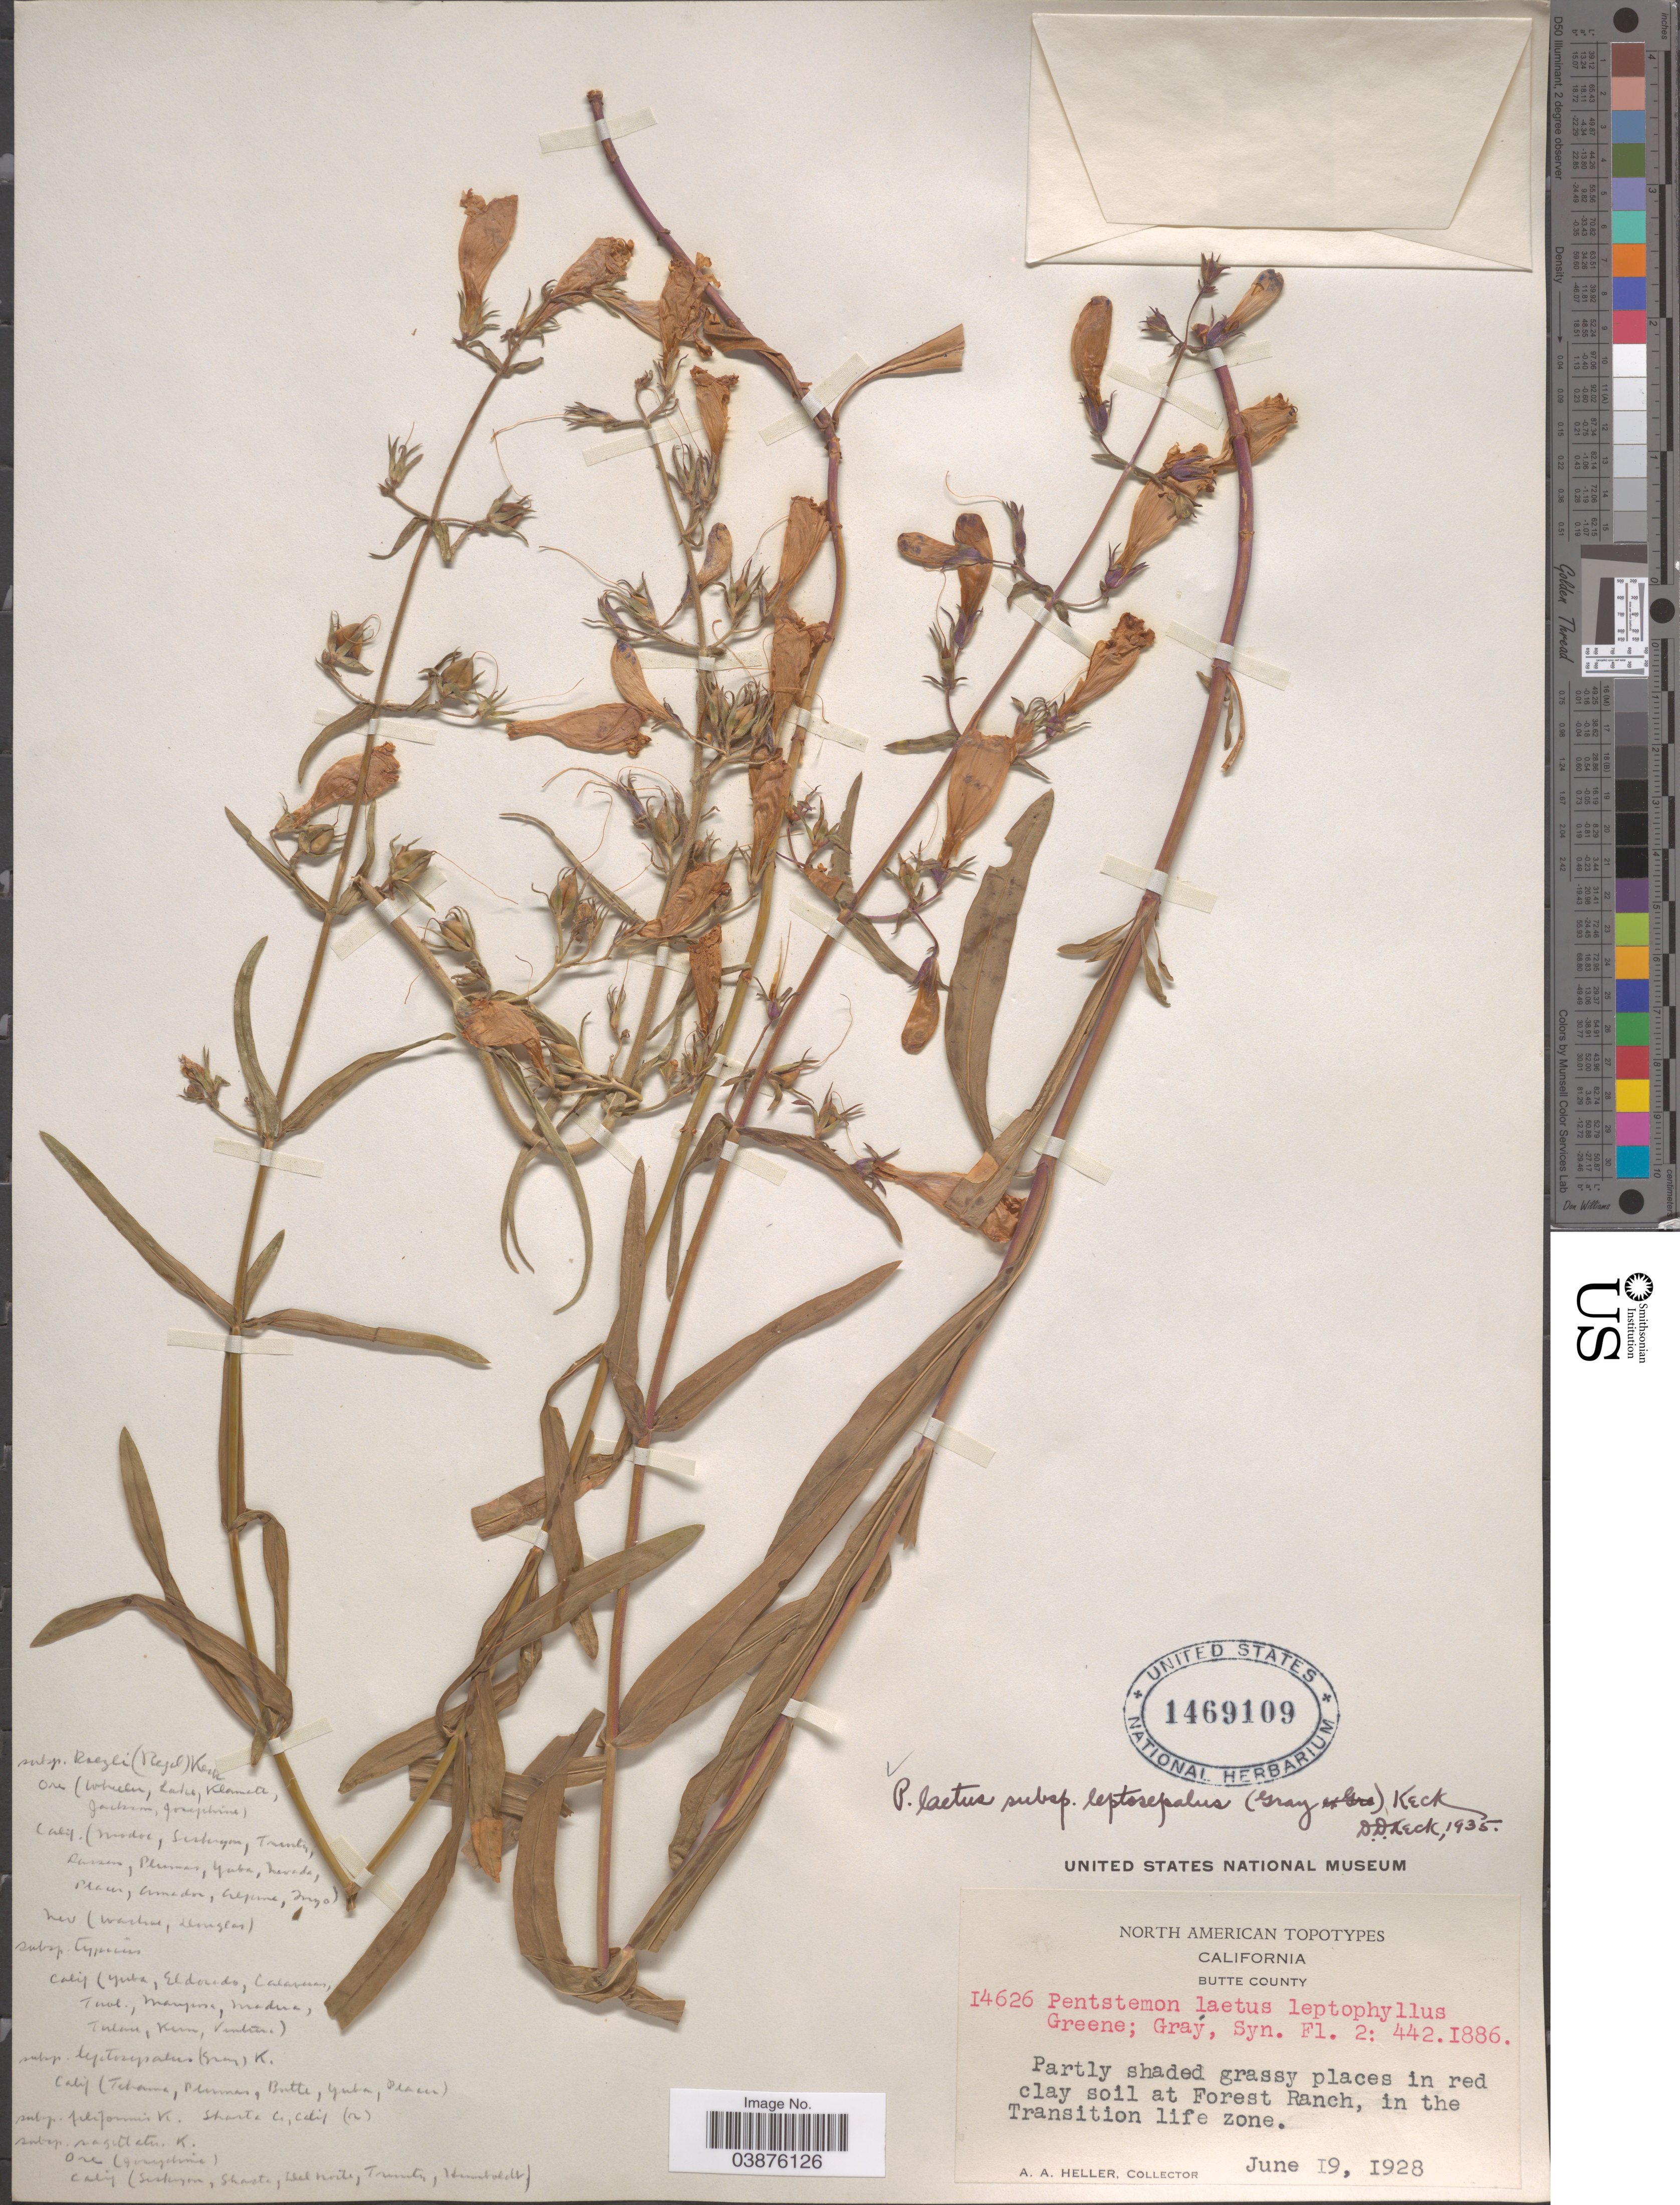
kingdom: Plantae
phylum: Tracheophyta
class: Magnoliopsida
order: Lamiales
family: Plantaginaceae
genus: Penstemon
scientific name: Penstemon laetus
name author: A. Gray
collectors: A. A. Heller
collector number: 14626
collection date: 1928-06-19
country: United States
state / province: California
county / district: Butte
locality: Butte County. At Forest Ranch, in the Transition life zone.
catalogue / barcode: US 1469109